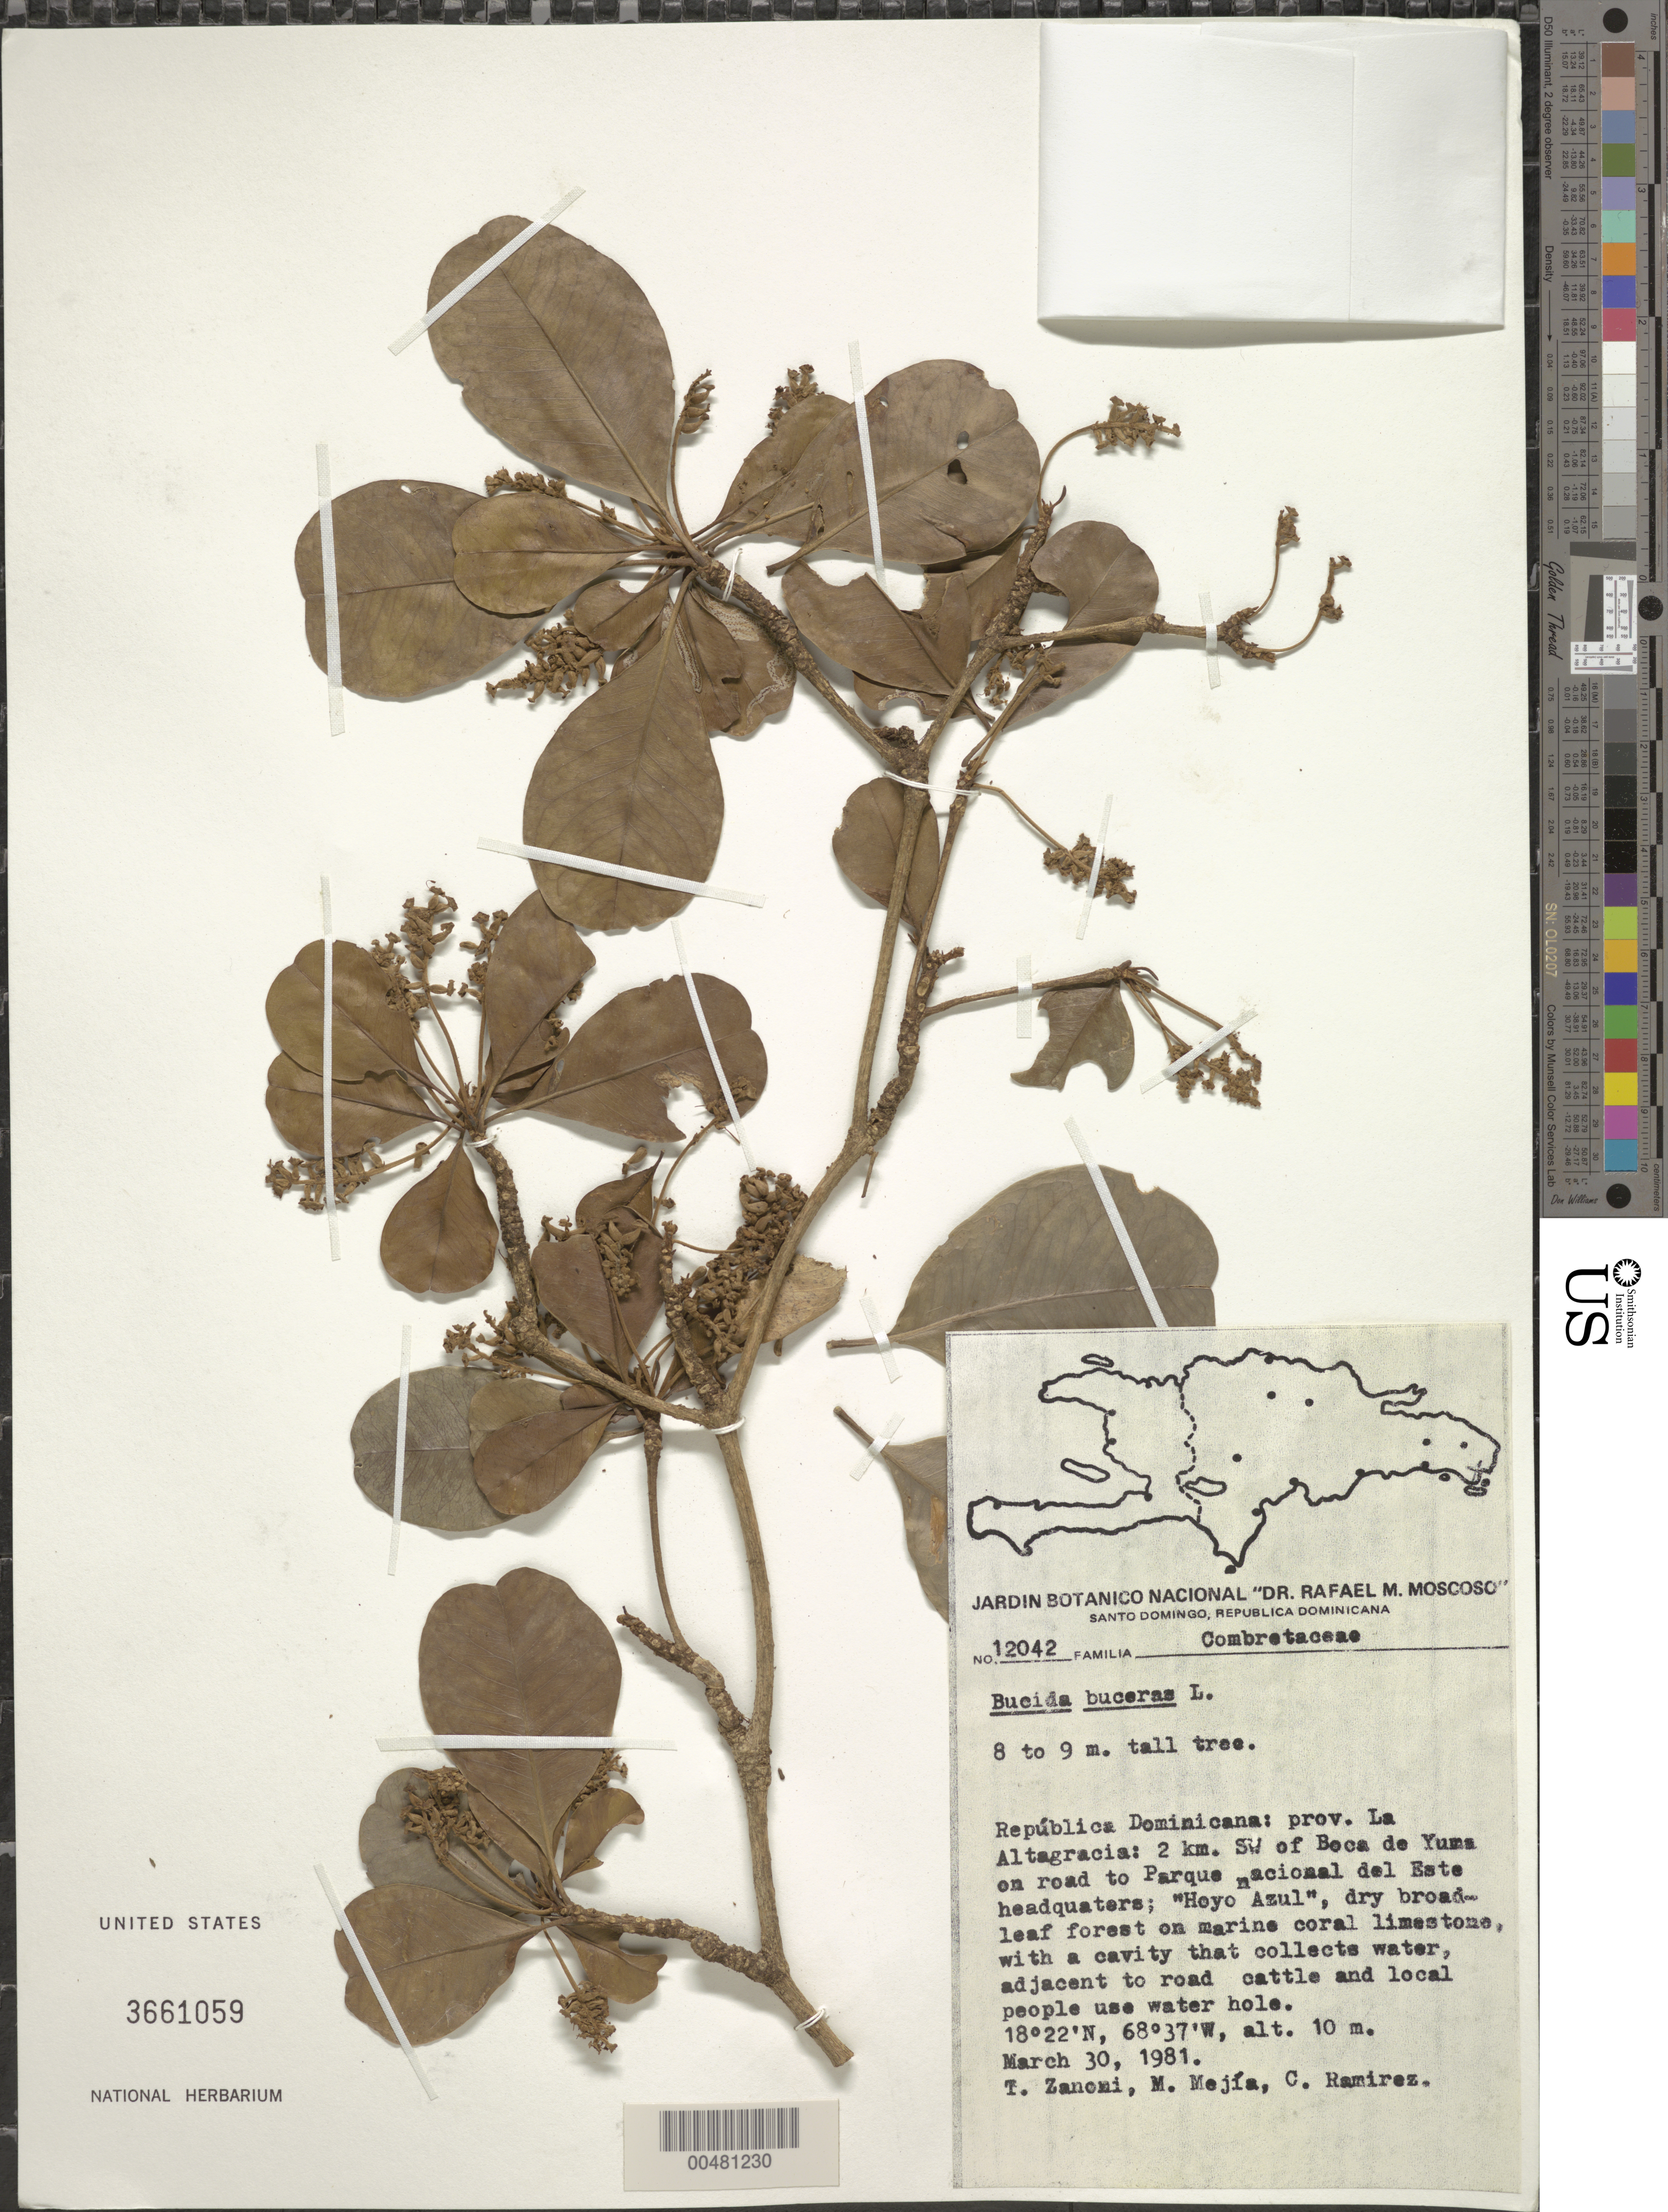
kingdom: Plantae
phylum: Tracheophyta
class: Magnoliopsida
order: Myrtales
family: Combretaceae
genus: Terminalia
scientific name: Terminalia buceras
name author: (L.) C. Wright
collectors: T. A. Zanoni, M. Mejia & C. Ramirez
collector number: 12042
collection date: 1981-03-30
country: Dominican Republic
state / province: La Altagracia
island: Hispaniola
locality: Boca Yuma, 2 km SW, on road to Parque Nacional del Este headquarters; "Hoyo Azul"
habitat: Dry boradleaf forest on marine coral limestone, with a cavity that collects water, adjacent to road, cattle and local people use water hole.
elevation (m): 10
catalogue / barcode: US 3661059